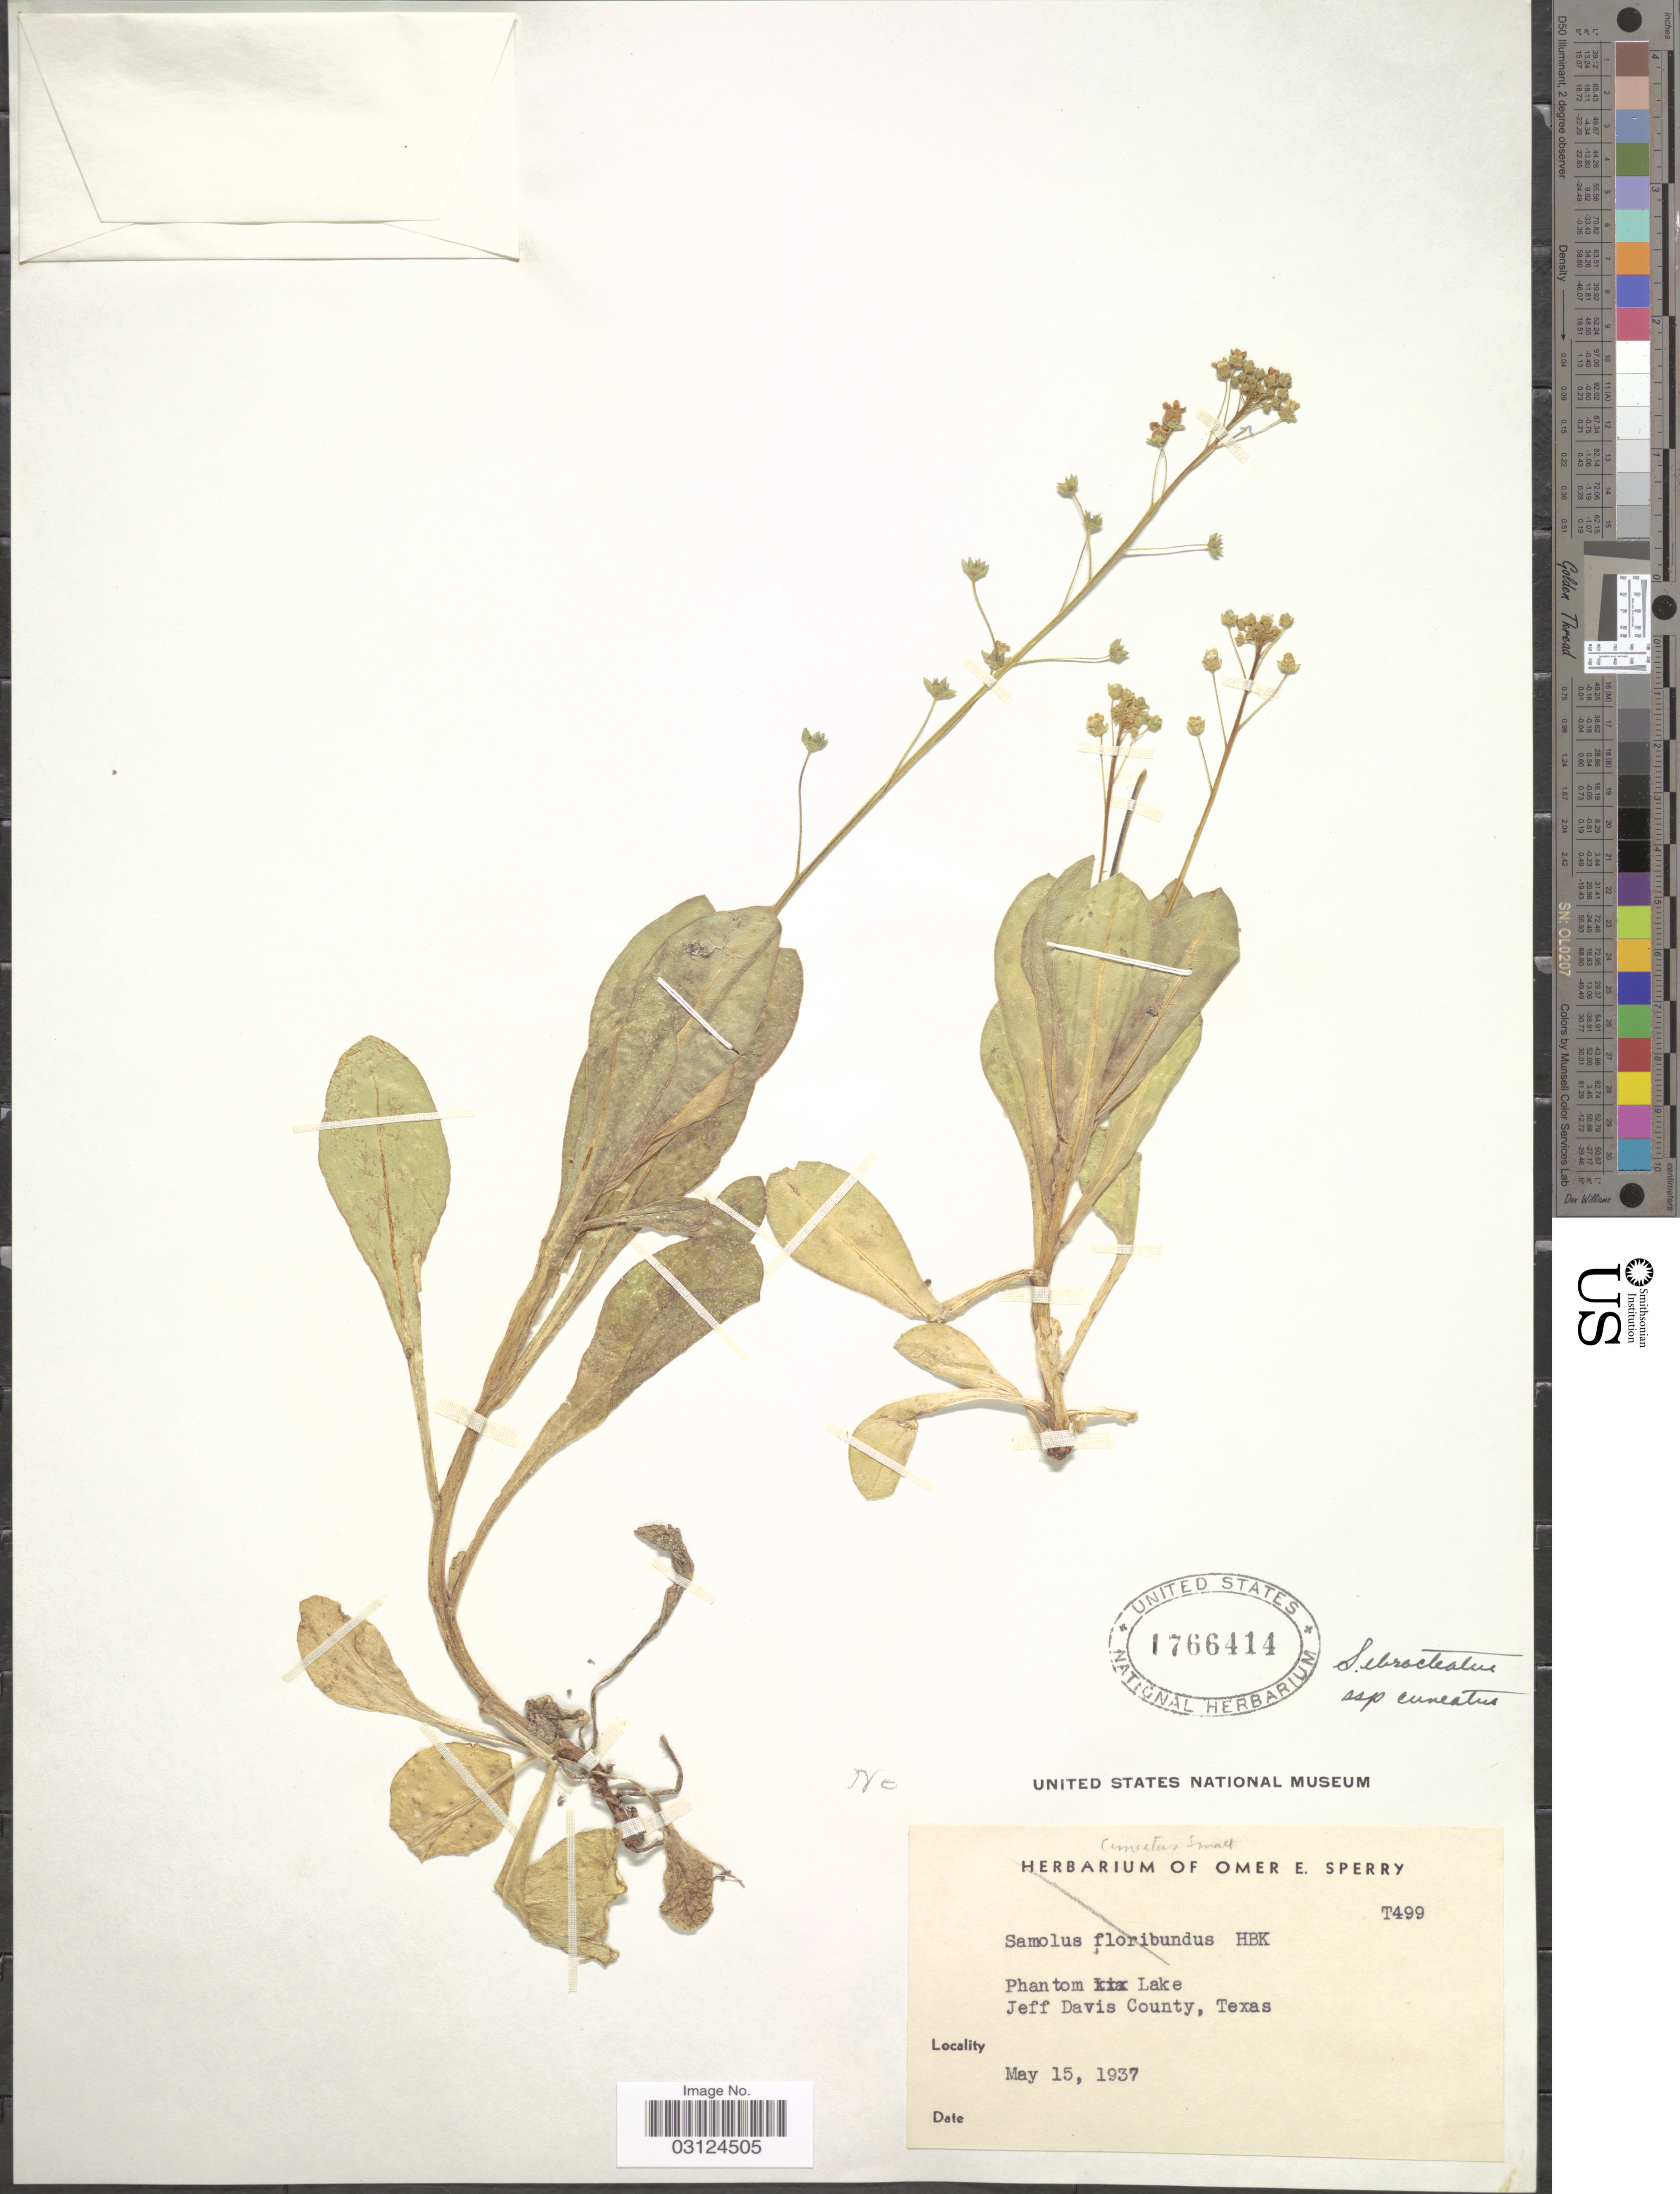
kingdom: Plantae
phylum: Tracheophyta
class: Magnoliopsida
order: Ericales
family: Primulaceae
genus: Samolus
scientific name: Samolus ebracteatus subsp. cuneatus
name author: (Small) R. Knuth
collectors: ex. herb. Omer E. Sperry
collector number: T499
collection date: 1937-05-15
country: United States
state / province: Texas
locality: Phantom Lake, Jeff Davis County, Texas.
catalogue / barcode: US 1766414